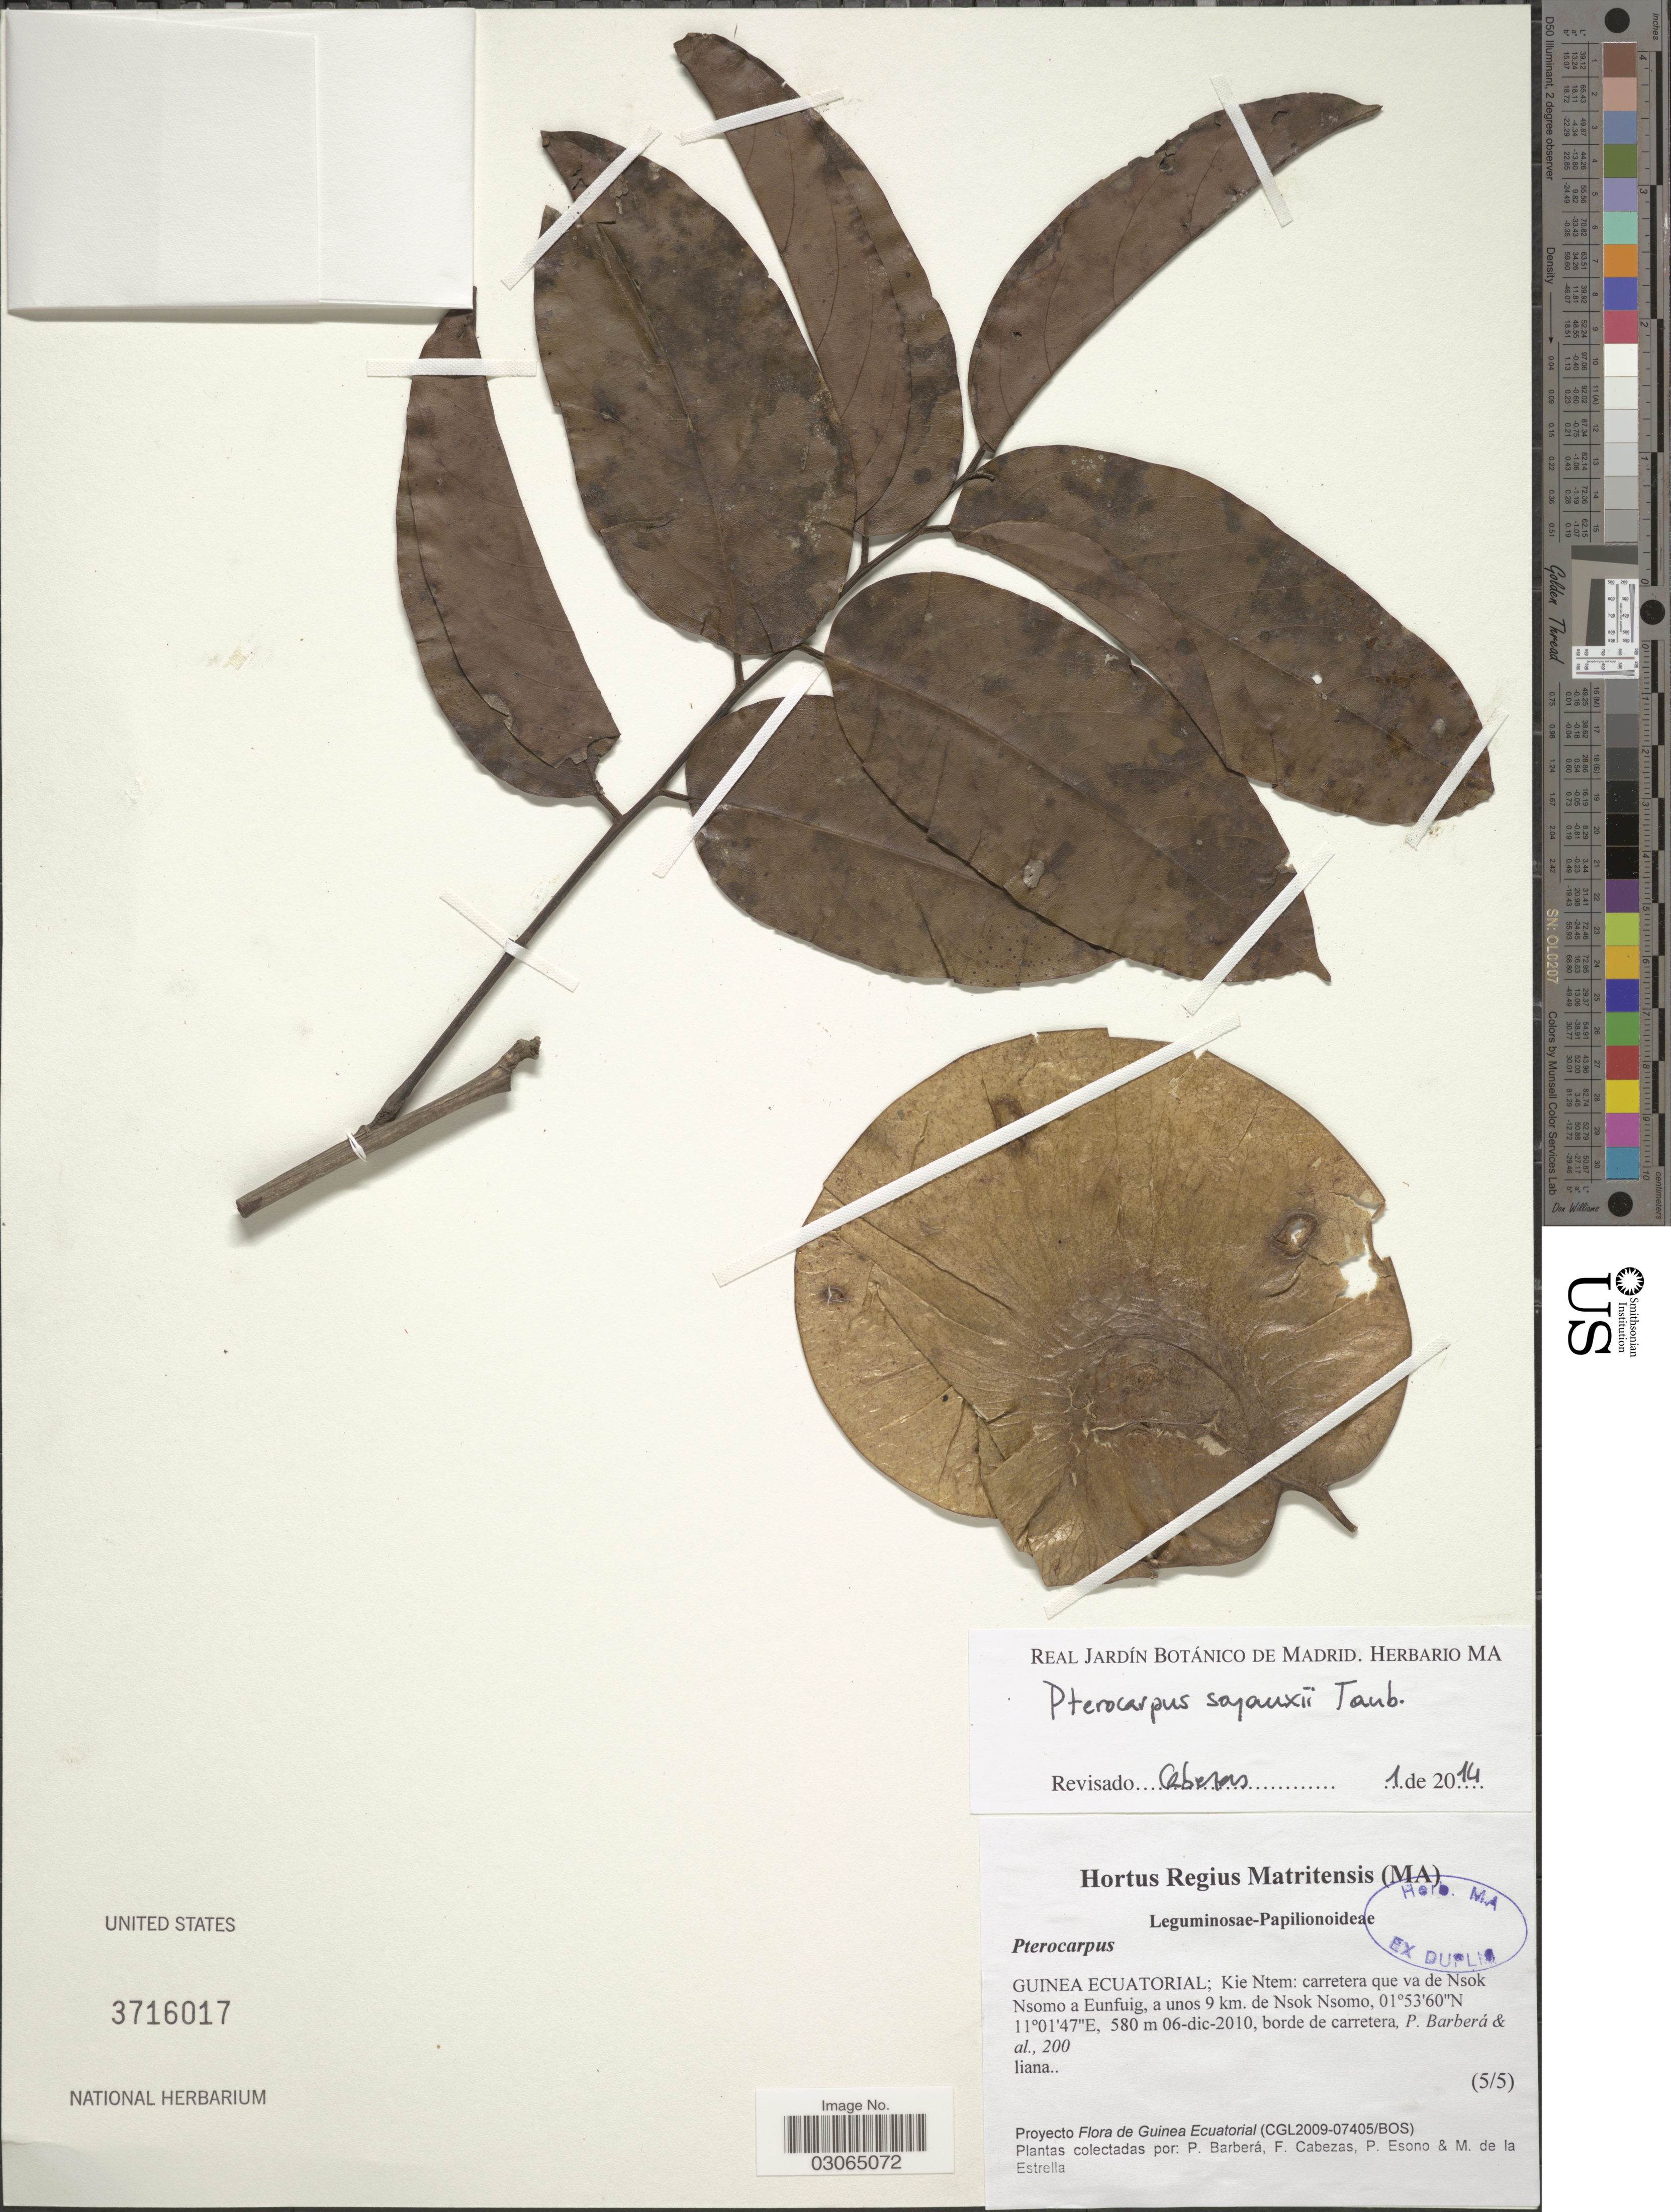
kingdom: Plantae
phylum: Tracheophyta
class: Magnoliopsida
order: Fabales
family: Fabaceae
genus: Pterocarpus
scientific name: Pterocarpus soyauxii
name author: Taub.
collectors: P. Barberá & et al.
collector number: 200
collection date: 2010-12-06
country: Equatorial Guinea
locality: Guinea Ecuatorial; Kie Ntem: carretera que va de Nsok Nsomo a Eunfuig, a unos 9 km. de Nsok Nsomo.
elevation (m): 580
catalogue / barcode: US 3716017